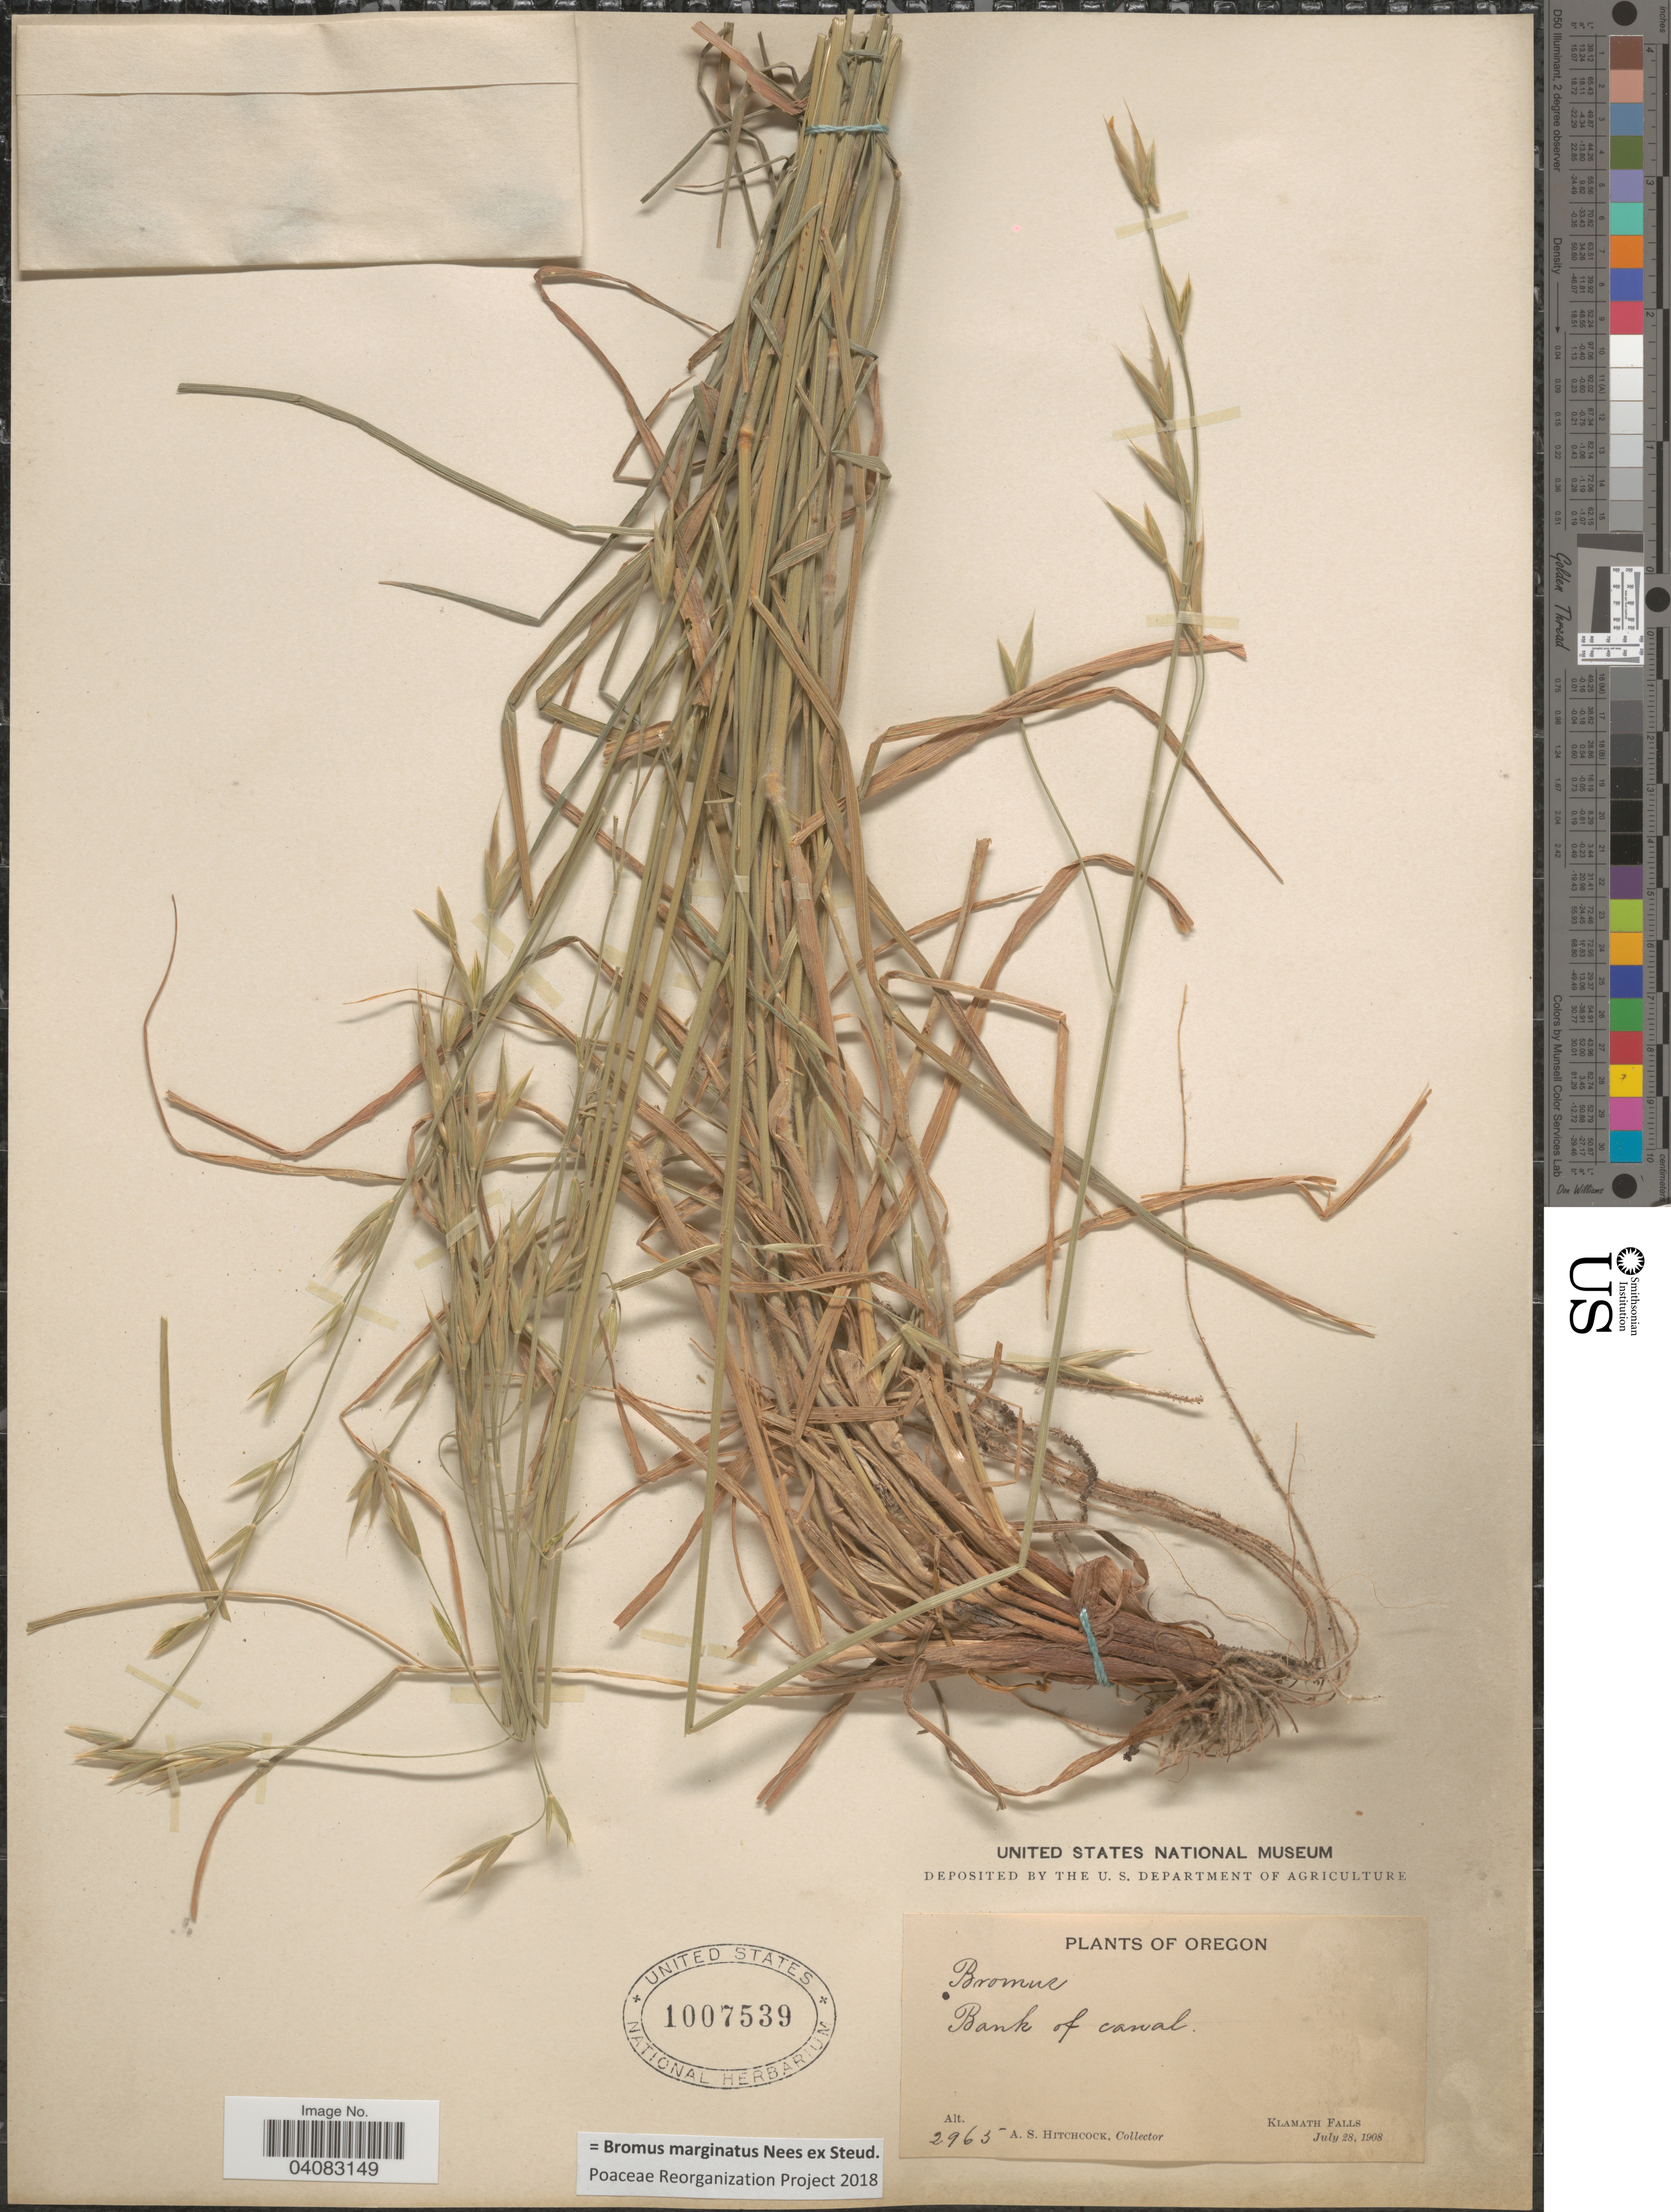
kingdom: Plantae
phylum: Tracheophyta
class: Liliopsida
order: Poales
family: Poaceae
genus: Bromus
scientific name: Bromus marginatus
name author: Nees ex Steud.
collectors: A. S. Hitchcock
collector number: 2965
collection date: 1908-07-28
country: United States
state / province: Oregon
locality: Bank of canal. Klamath Falls.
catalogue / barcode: US 1007539